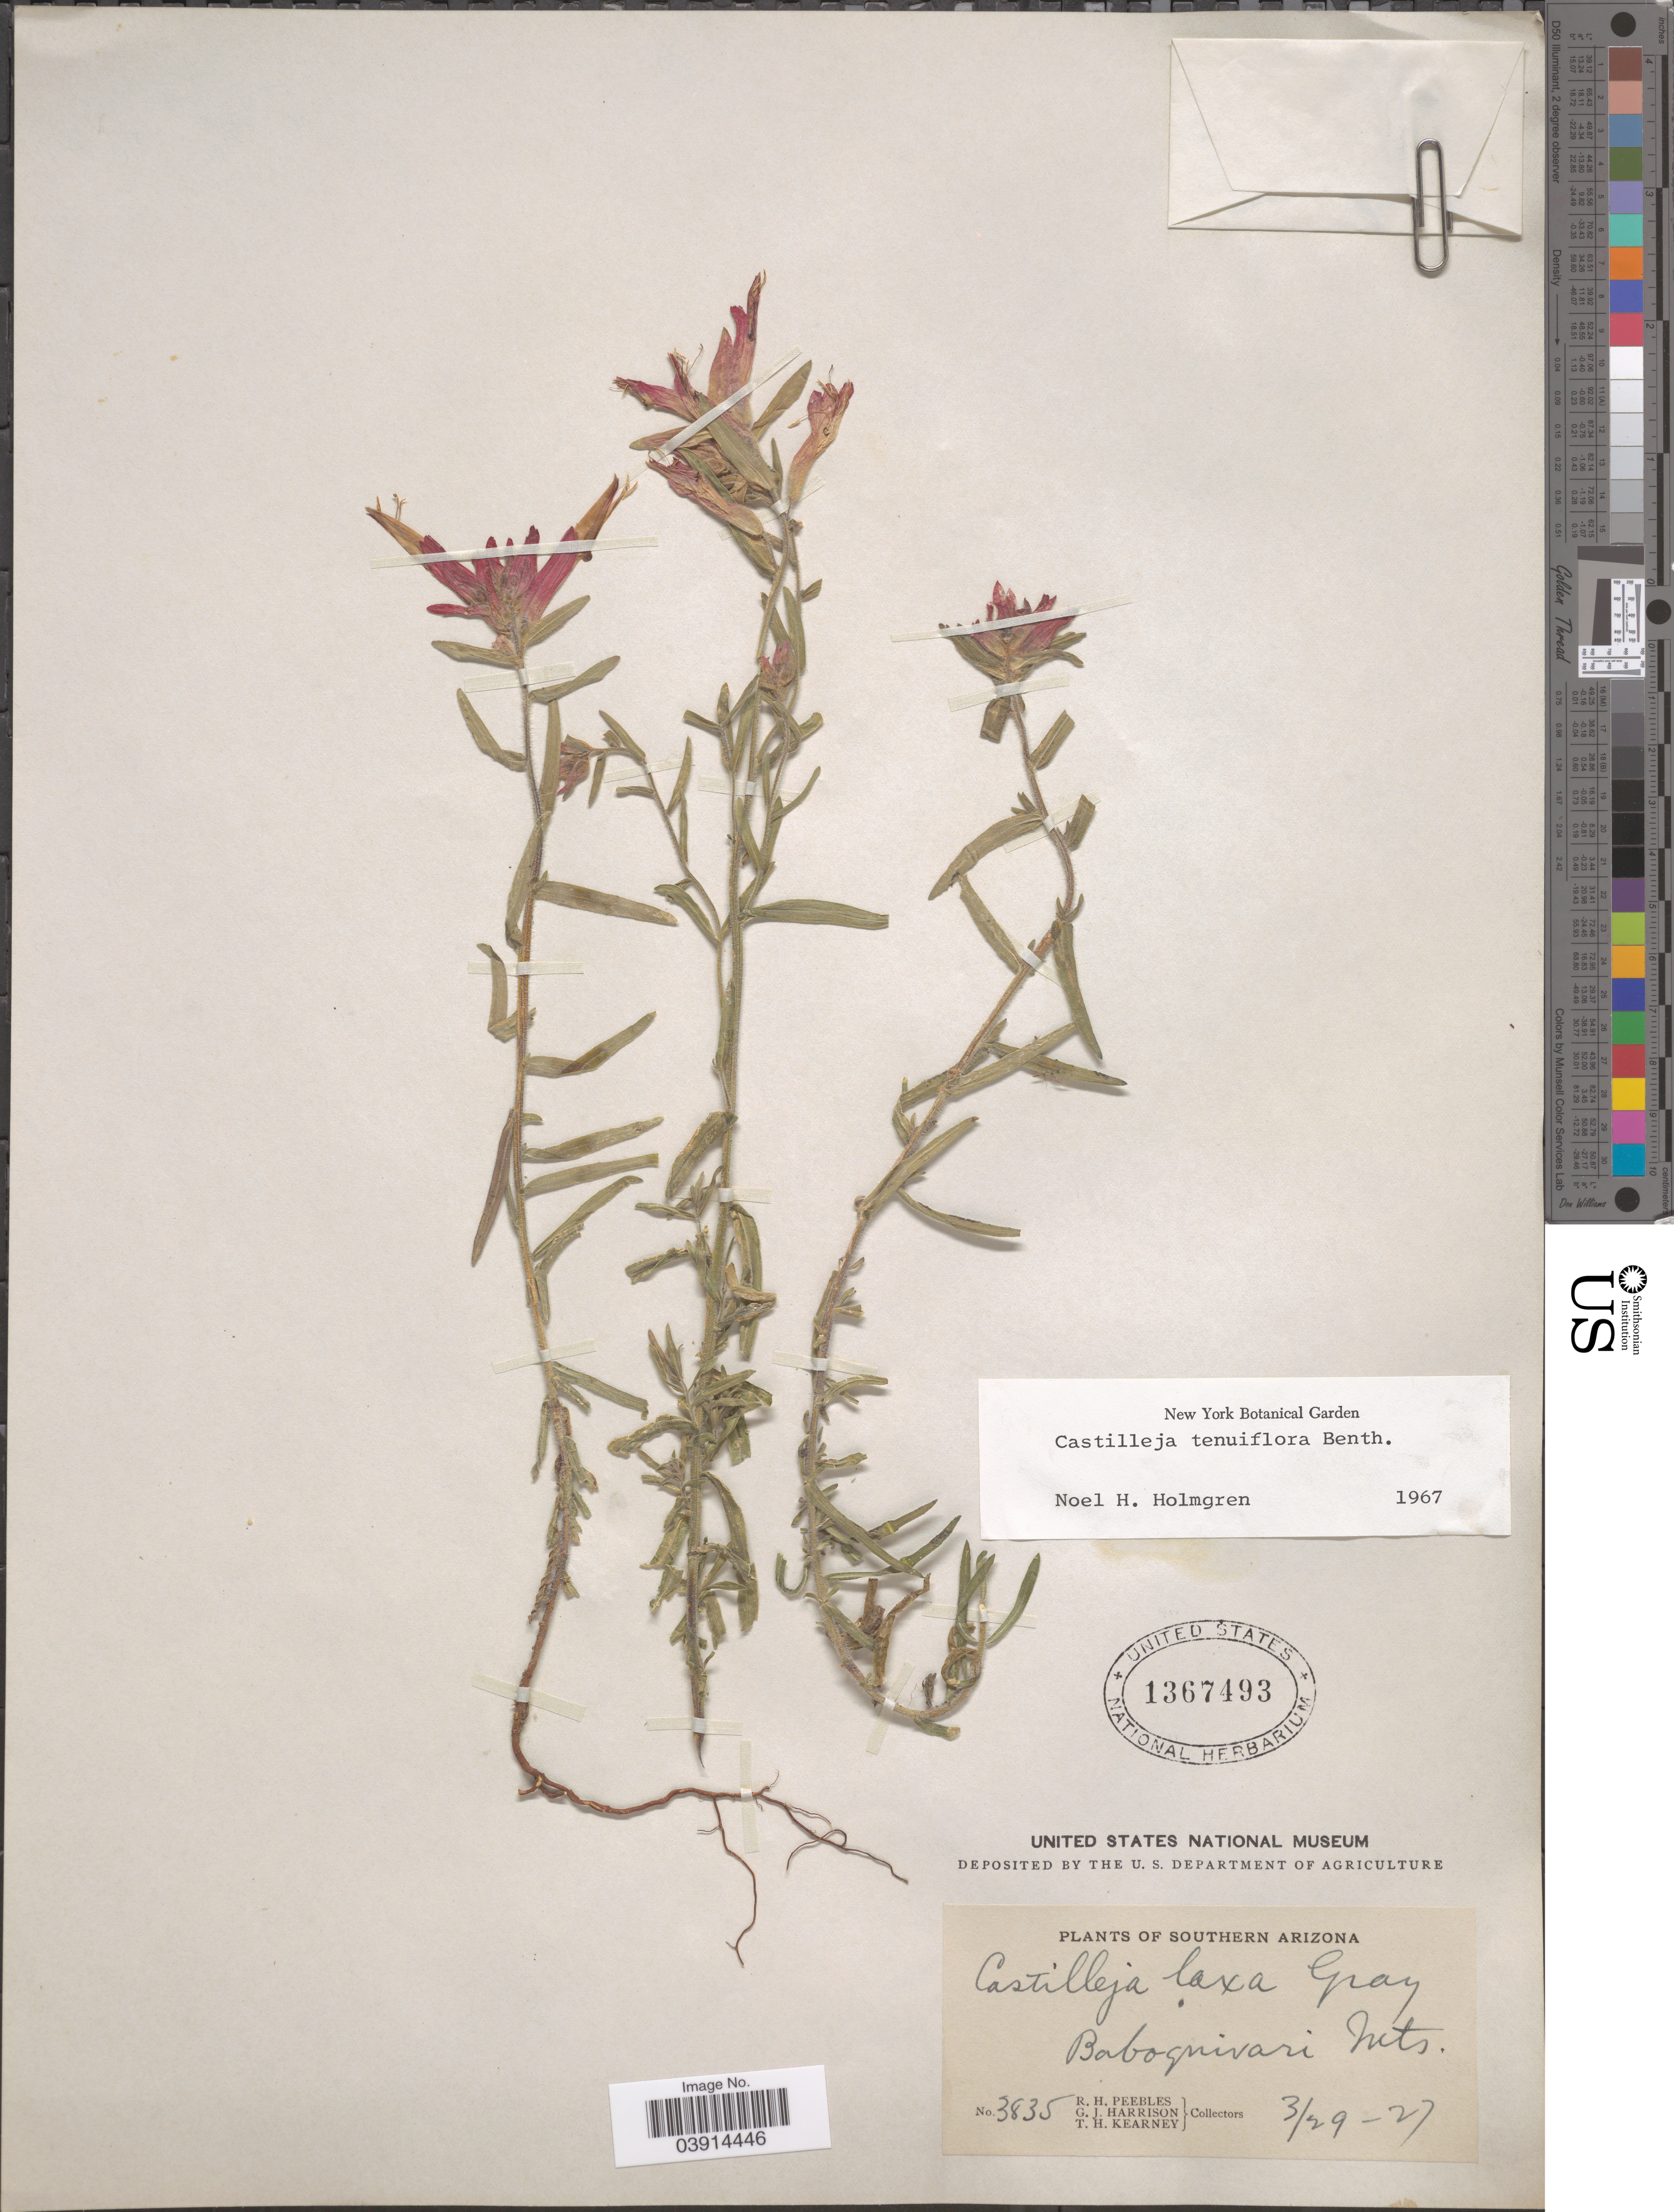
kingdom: Plantae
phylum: Tracheophyta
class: Magnoliopsida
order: Lamiales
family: Orobanchaceae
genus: Castilleja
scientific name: Castilleja tenuiflora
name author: Benth.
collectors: R. H. Peebles, G. J. Harrison & T. H. Kearney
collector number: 3835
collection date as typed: Transcribed d/m/y: 29/3/27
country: United States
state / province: Arizona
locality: Southern Arizona. Baboquivari Mts.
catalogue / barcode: US 1367493